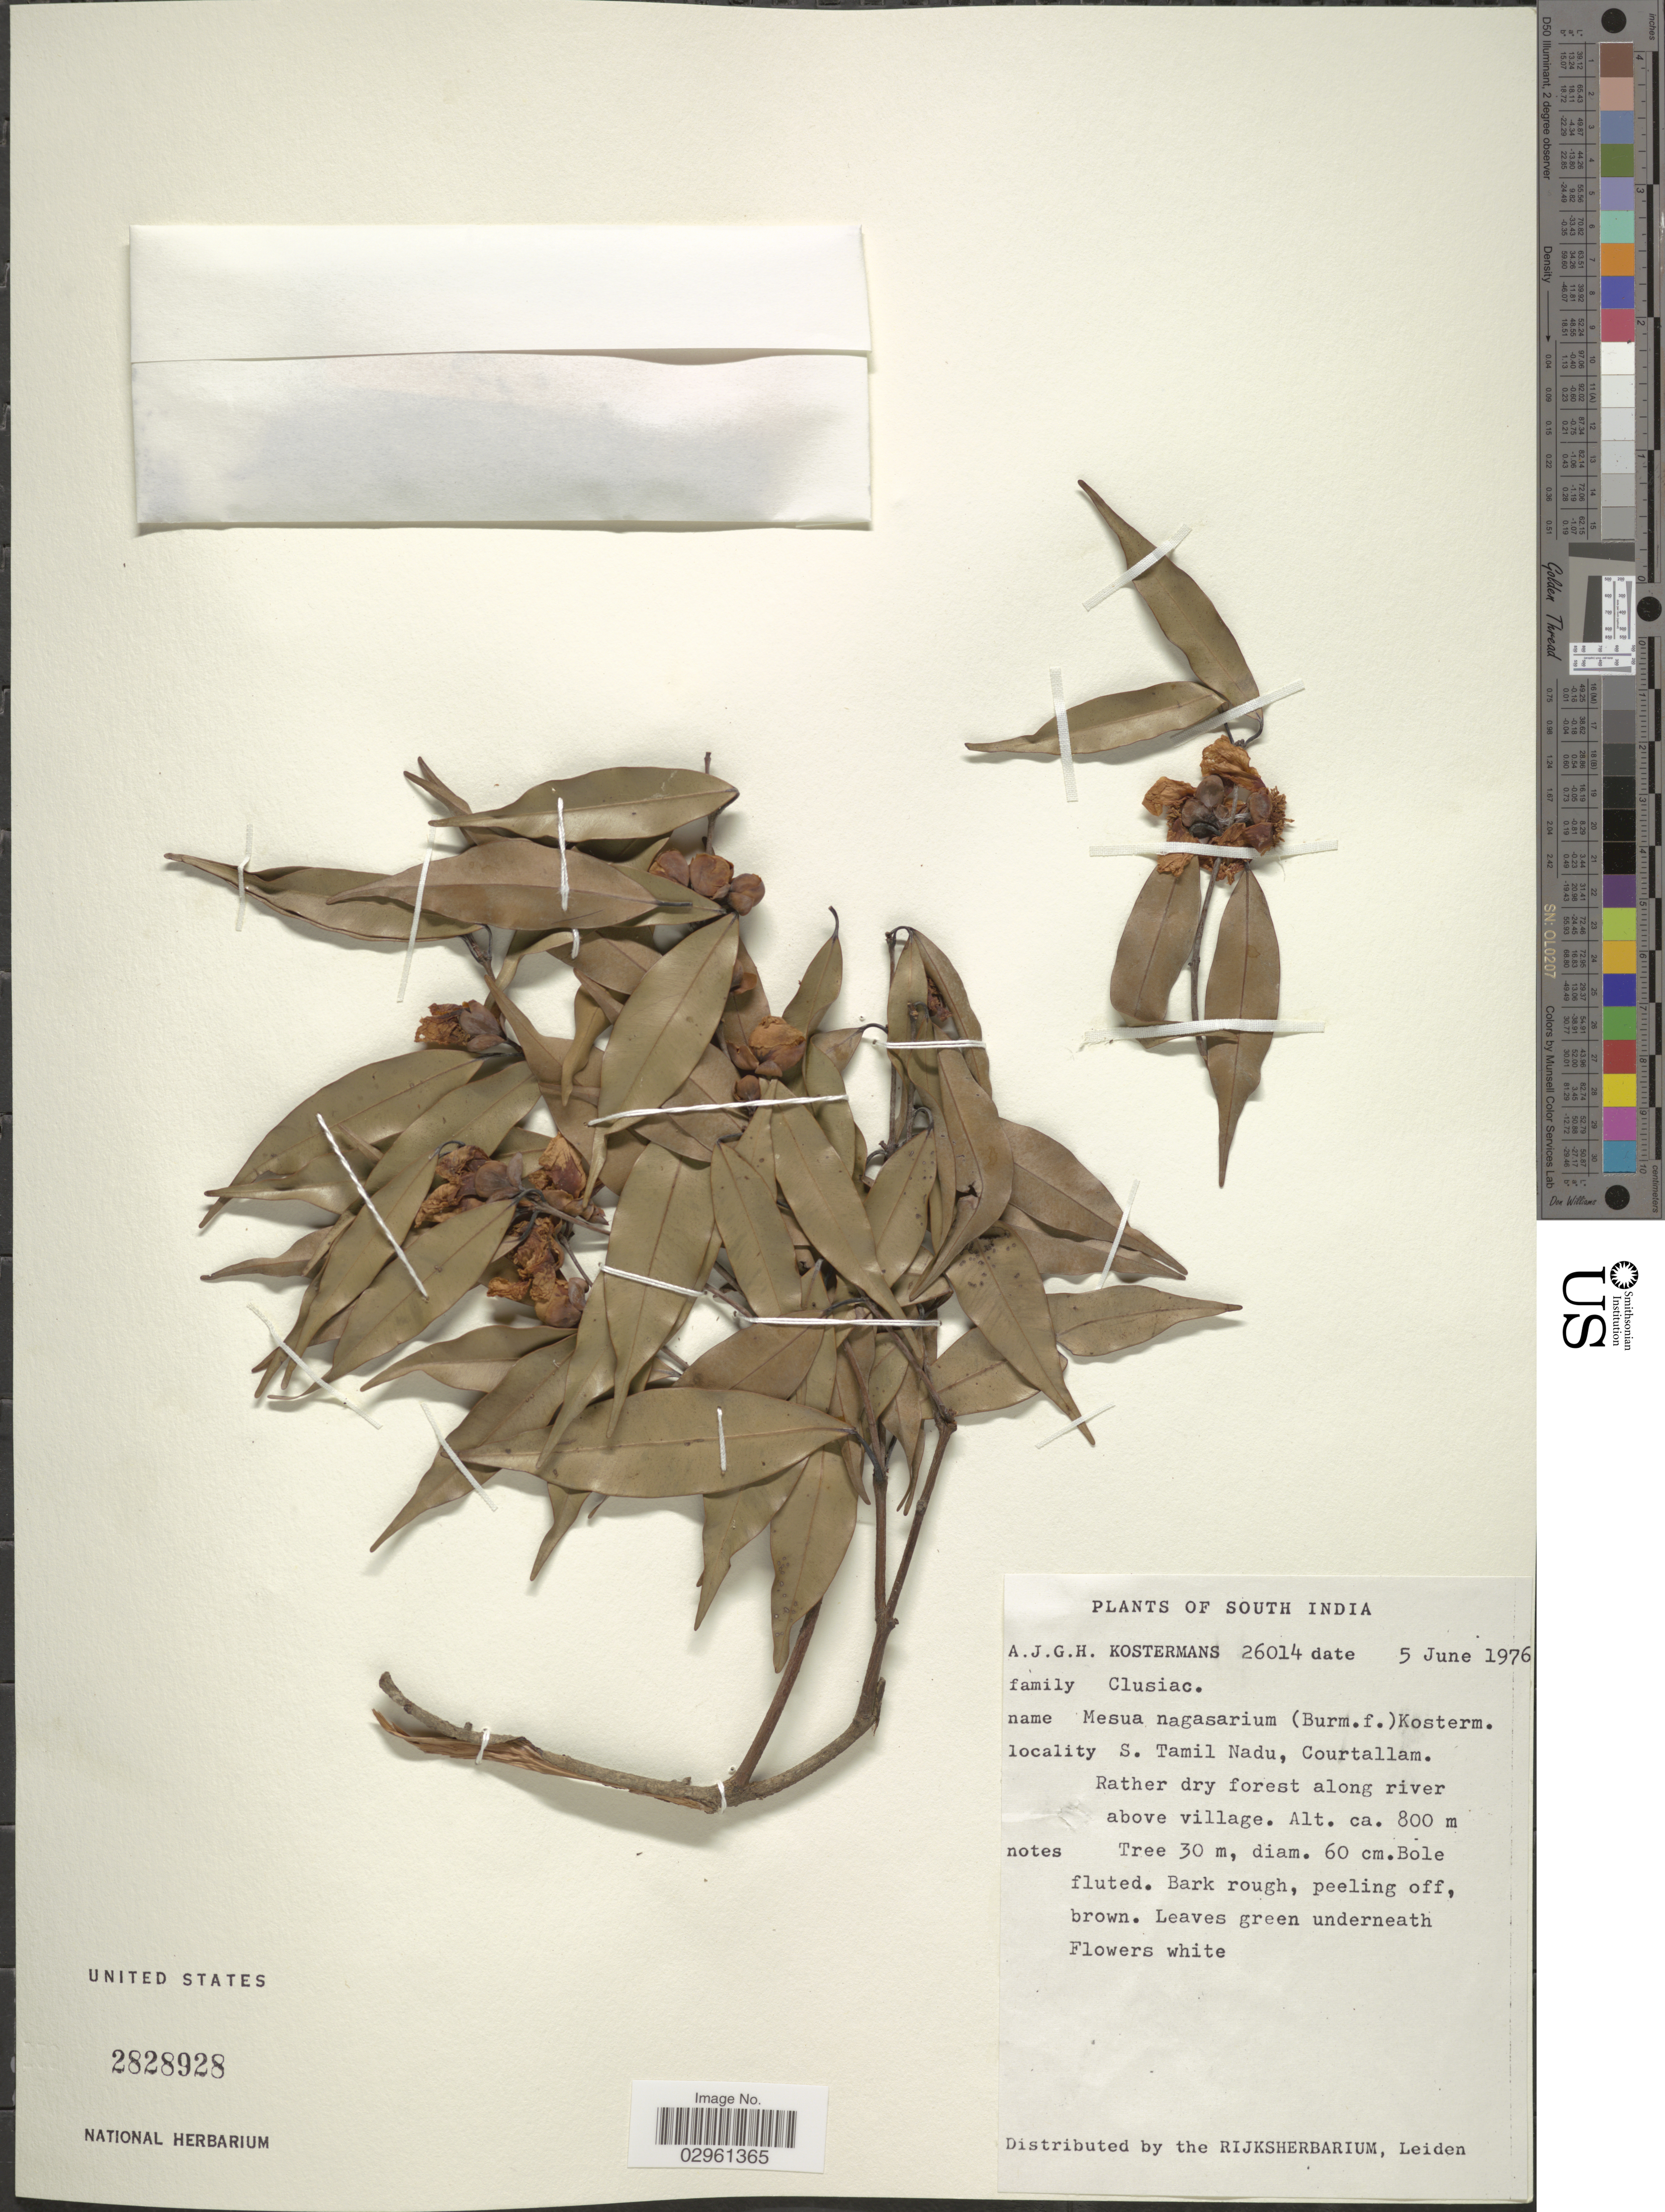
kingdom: Plantae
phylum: Tracheophyta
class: Magnoliopsida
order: Malpighiales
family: Clusiaceae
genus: Garcinia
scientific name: Garcinia sp.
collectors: A. J. G. Kostermans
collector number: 26014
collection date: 1976-06-05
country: India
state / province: Tamil Nadu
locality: South India. S. Tamil Nadu, Courtallam. Rather dry forest along river above village.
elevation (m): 800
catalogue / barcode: US 2828928